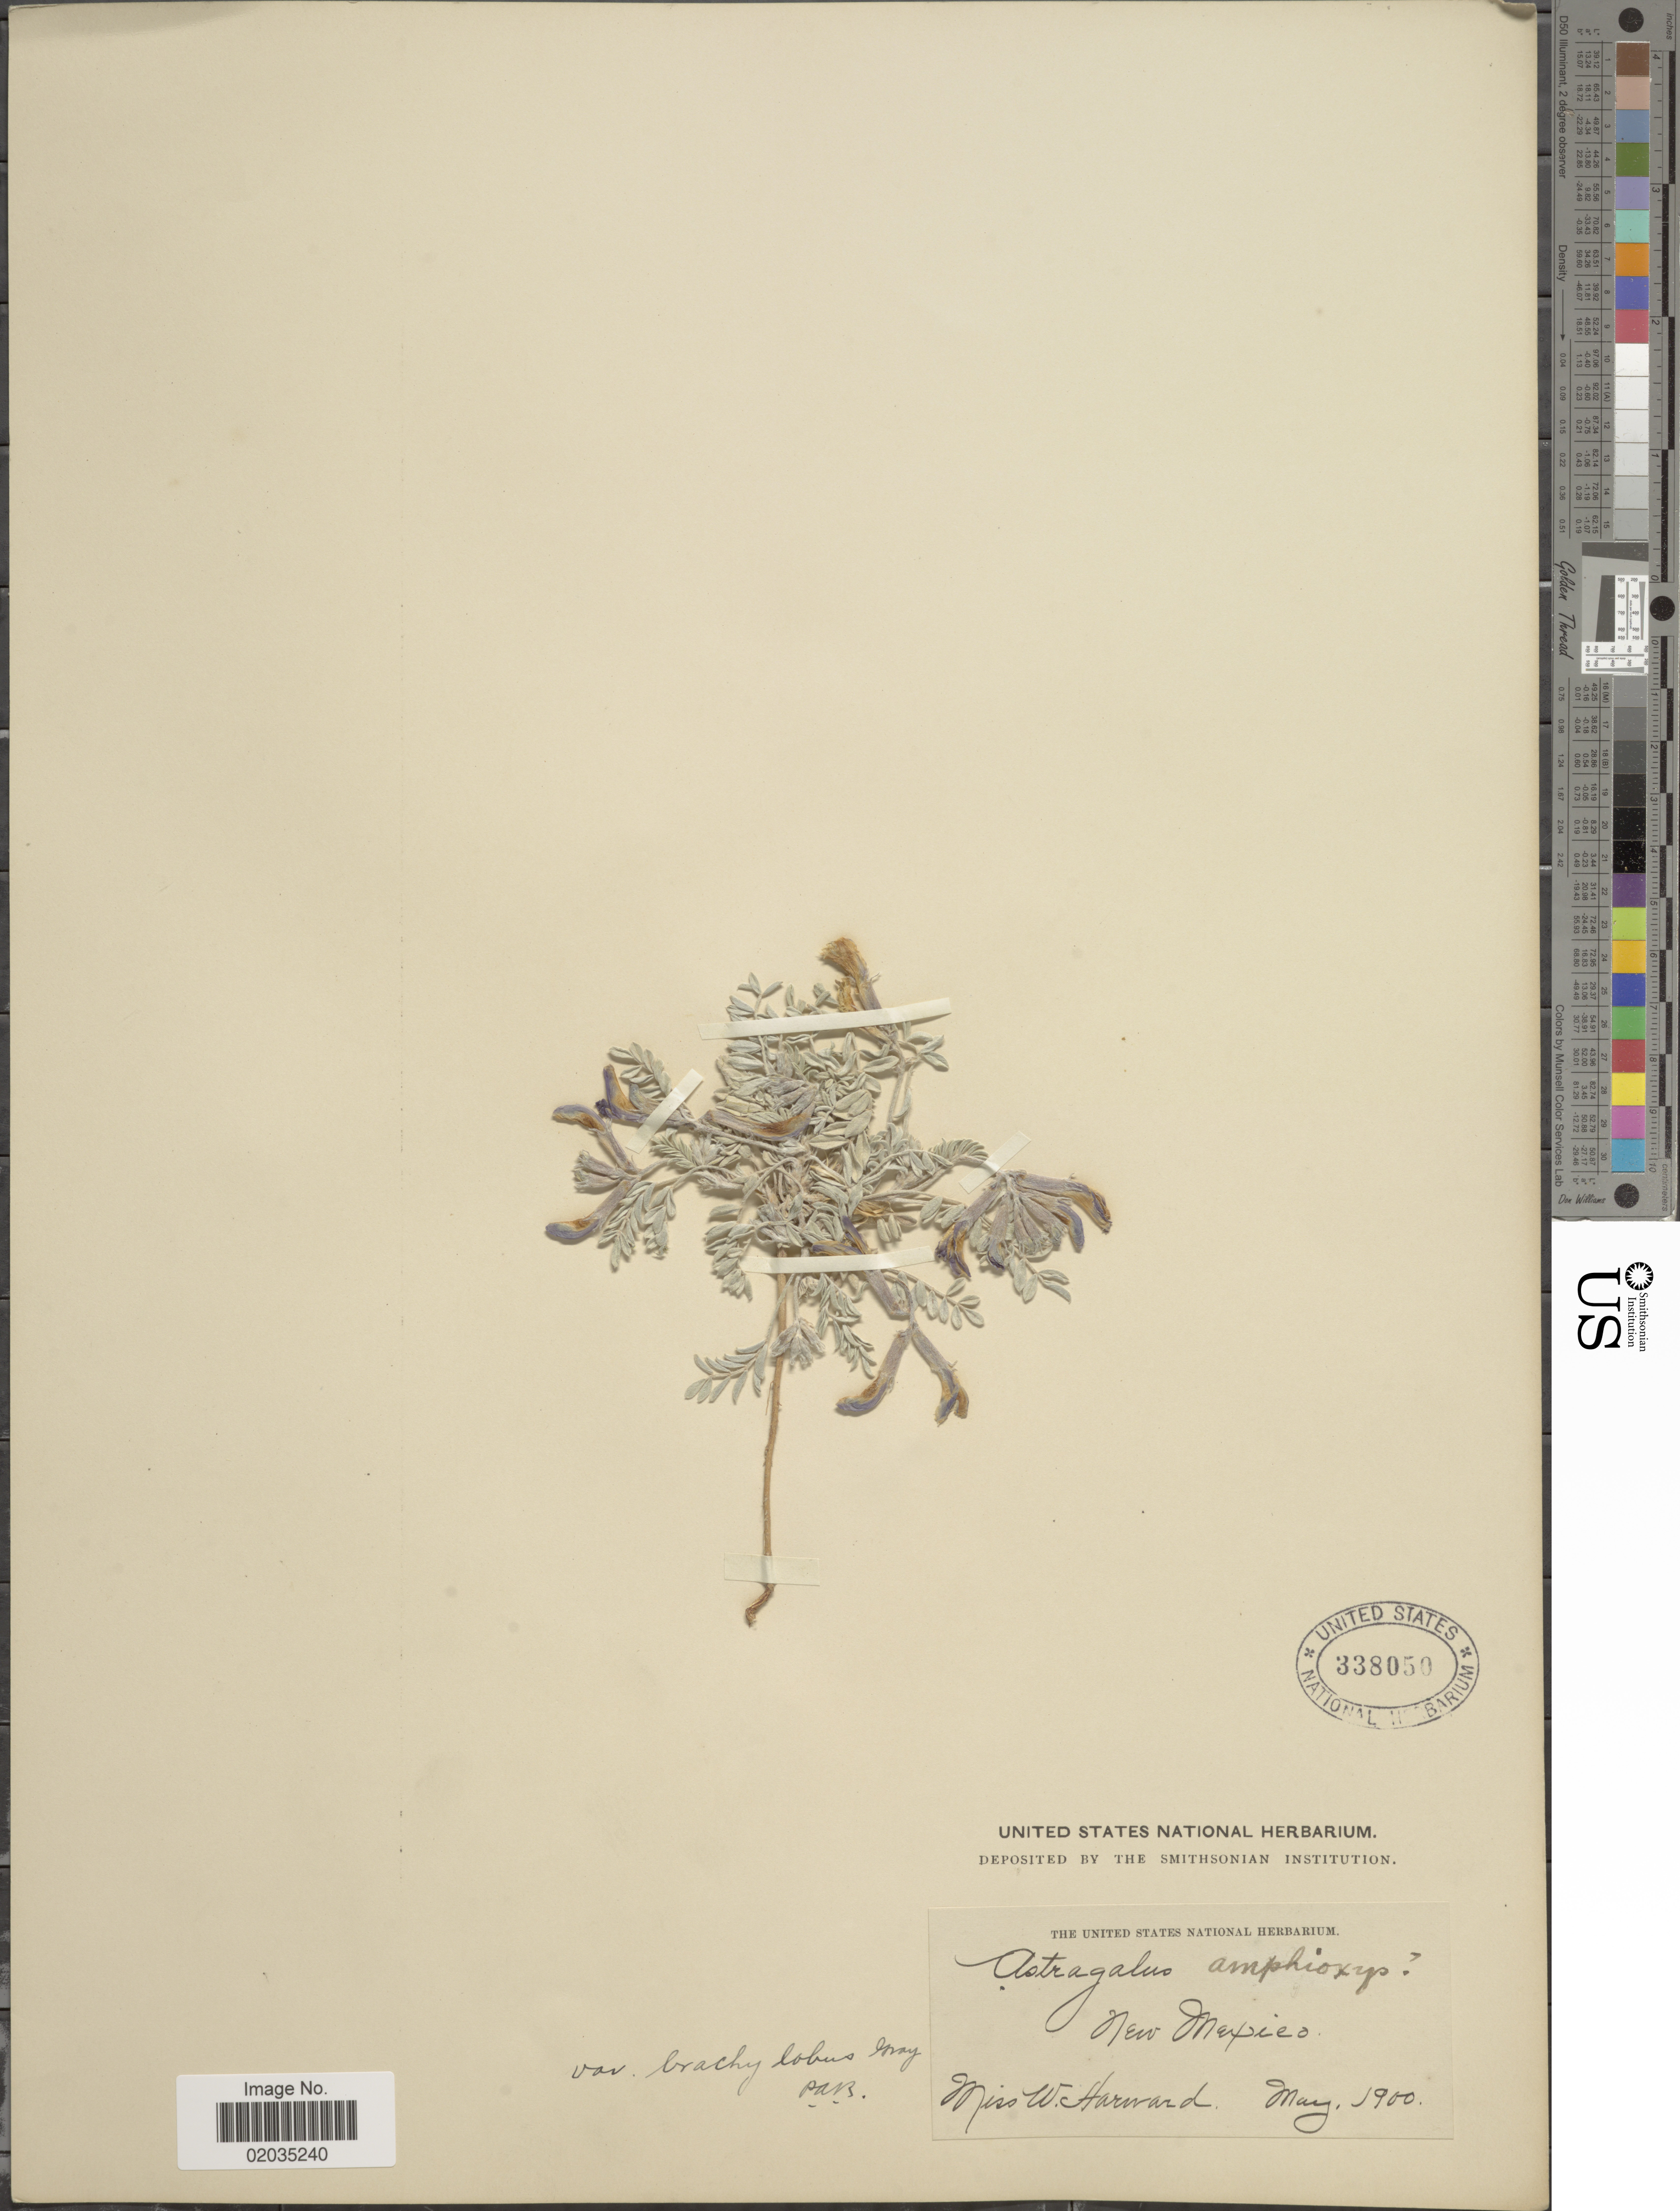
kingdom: Plantae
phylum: Tracheophyta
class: Magnoliopsida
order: Fabales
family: Fabaceae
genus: Astragalus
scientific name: Astragalus tephrodes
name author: A. Gray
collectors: W. Harward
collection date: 1900-05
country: United States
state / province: New Mexico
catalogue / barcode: US 338050